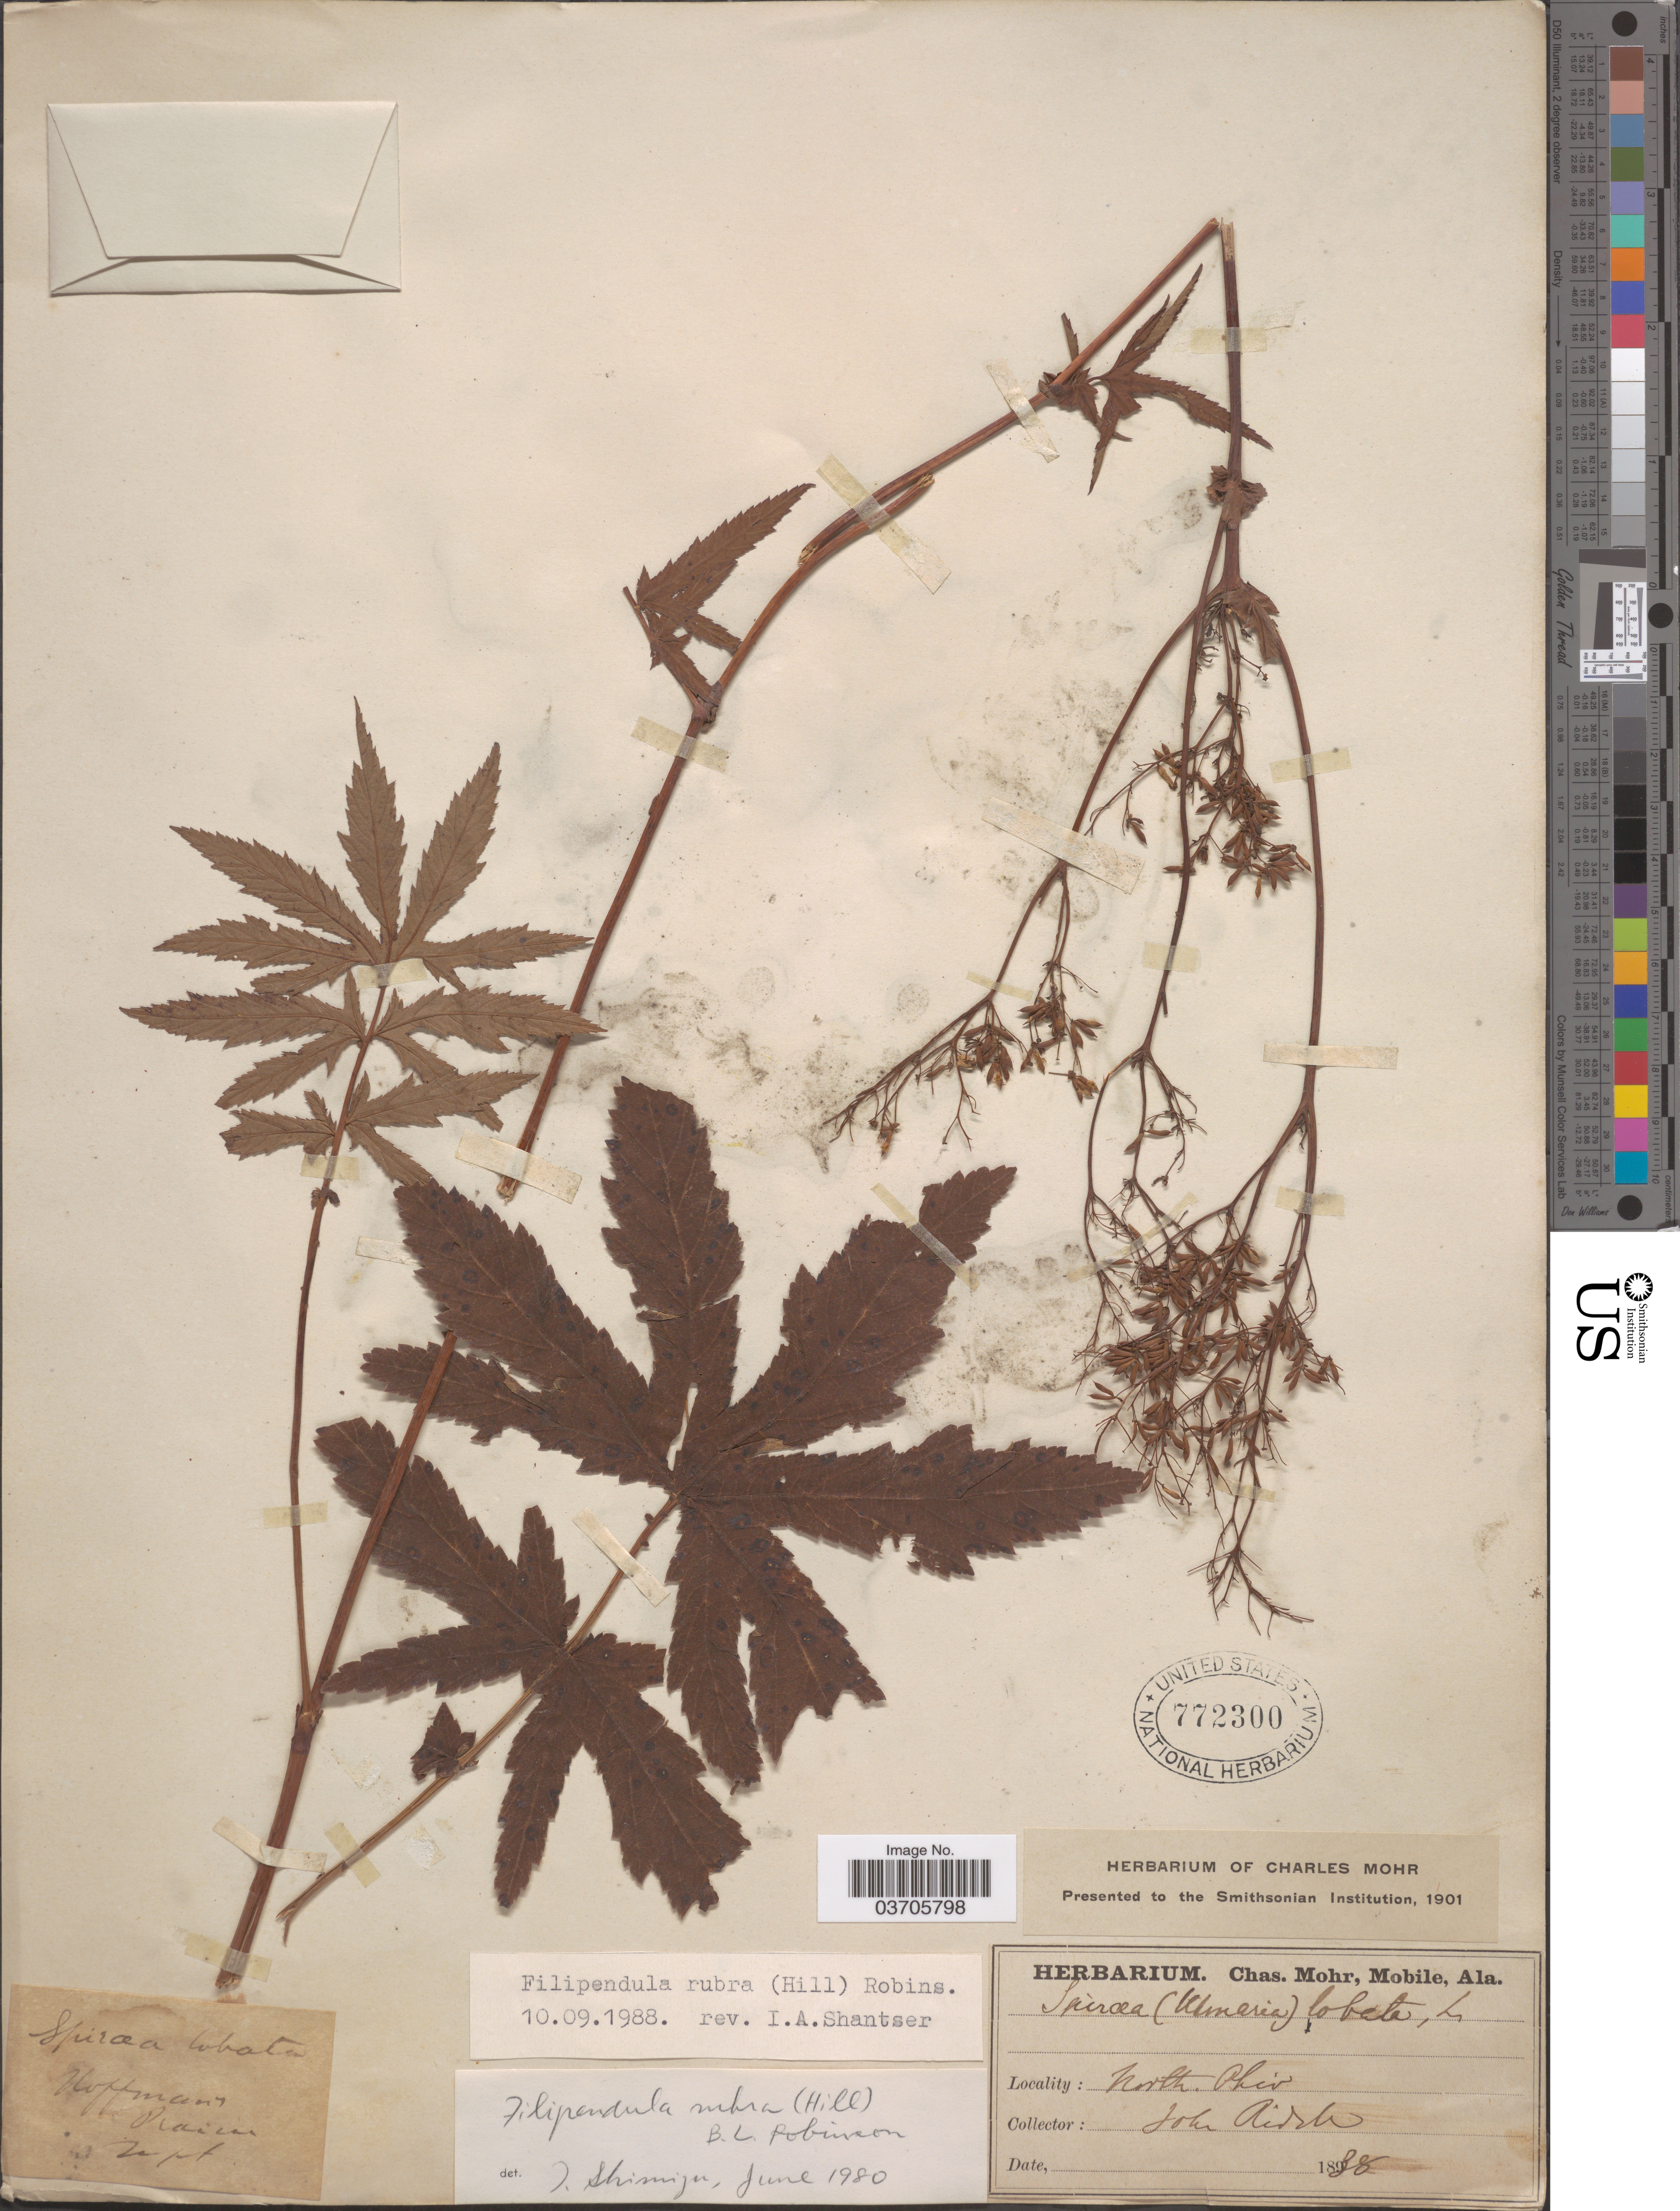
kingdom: Plantae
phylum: Tracheophyta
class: Magnoliopsida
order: Rosales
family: Rosaceae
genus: Filipendula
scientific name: Filipendula rubra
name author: (Hill) B.L. Rob.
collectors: J. Riddell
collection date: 1838-09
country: United States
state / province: Ohio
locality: Hoffman Plain. North. Ohio.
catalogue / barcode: US 772300